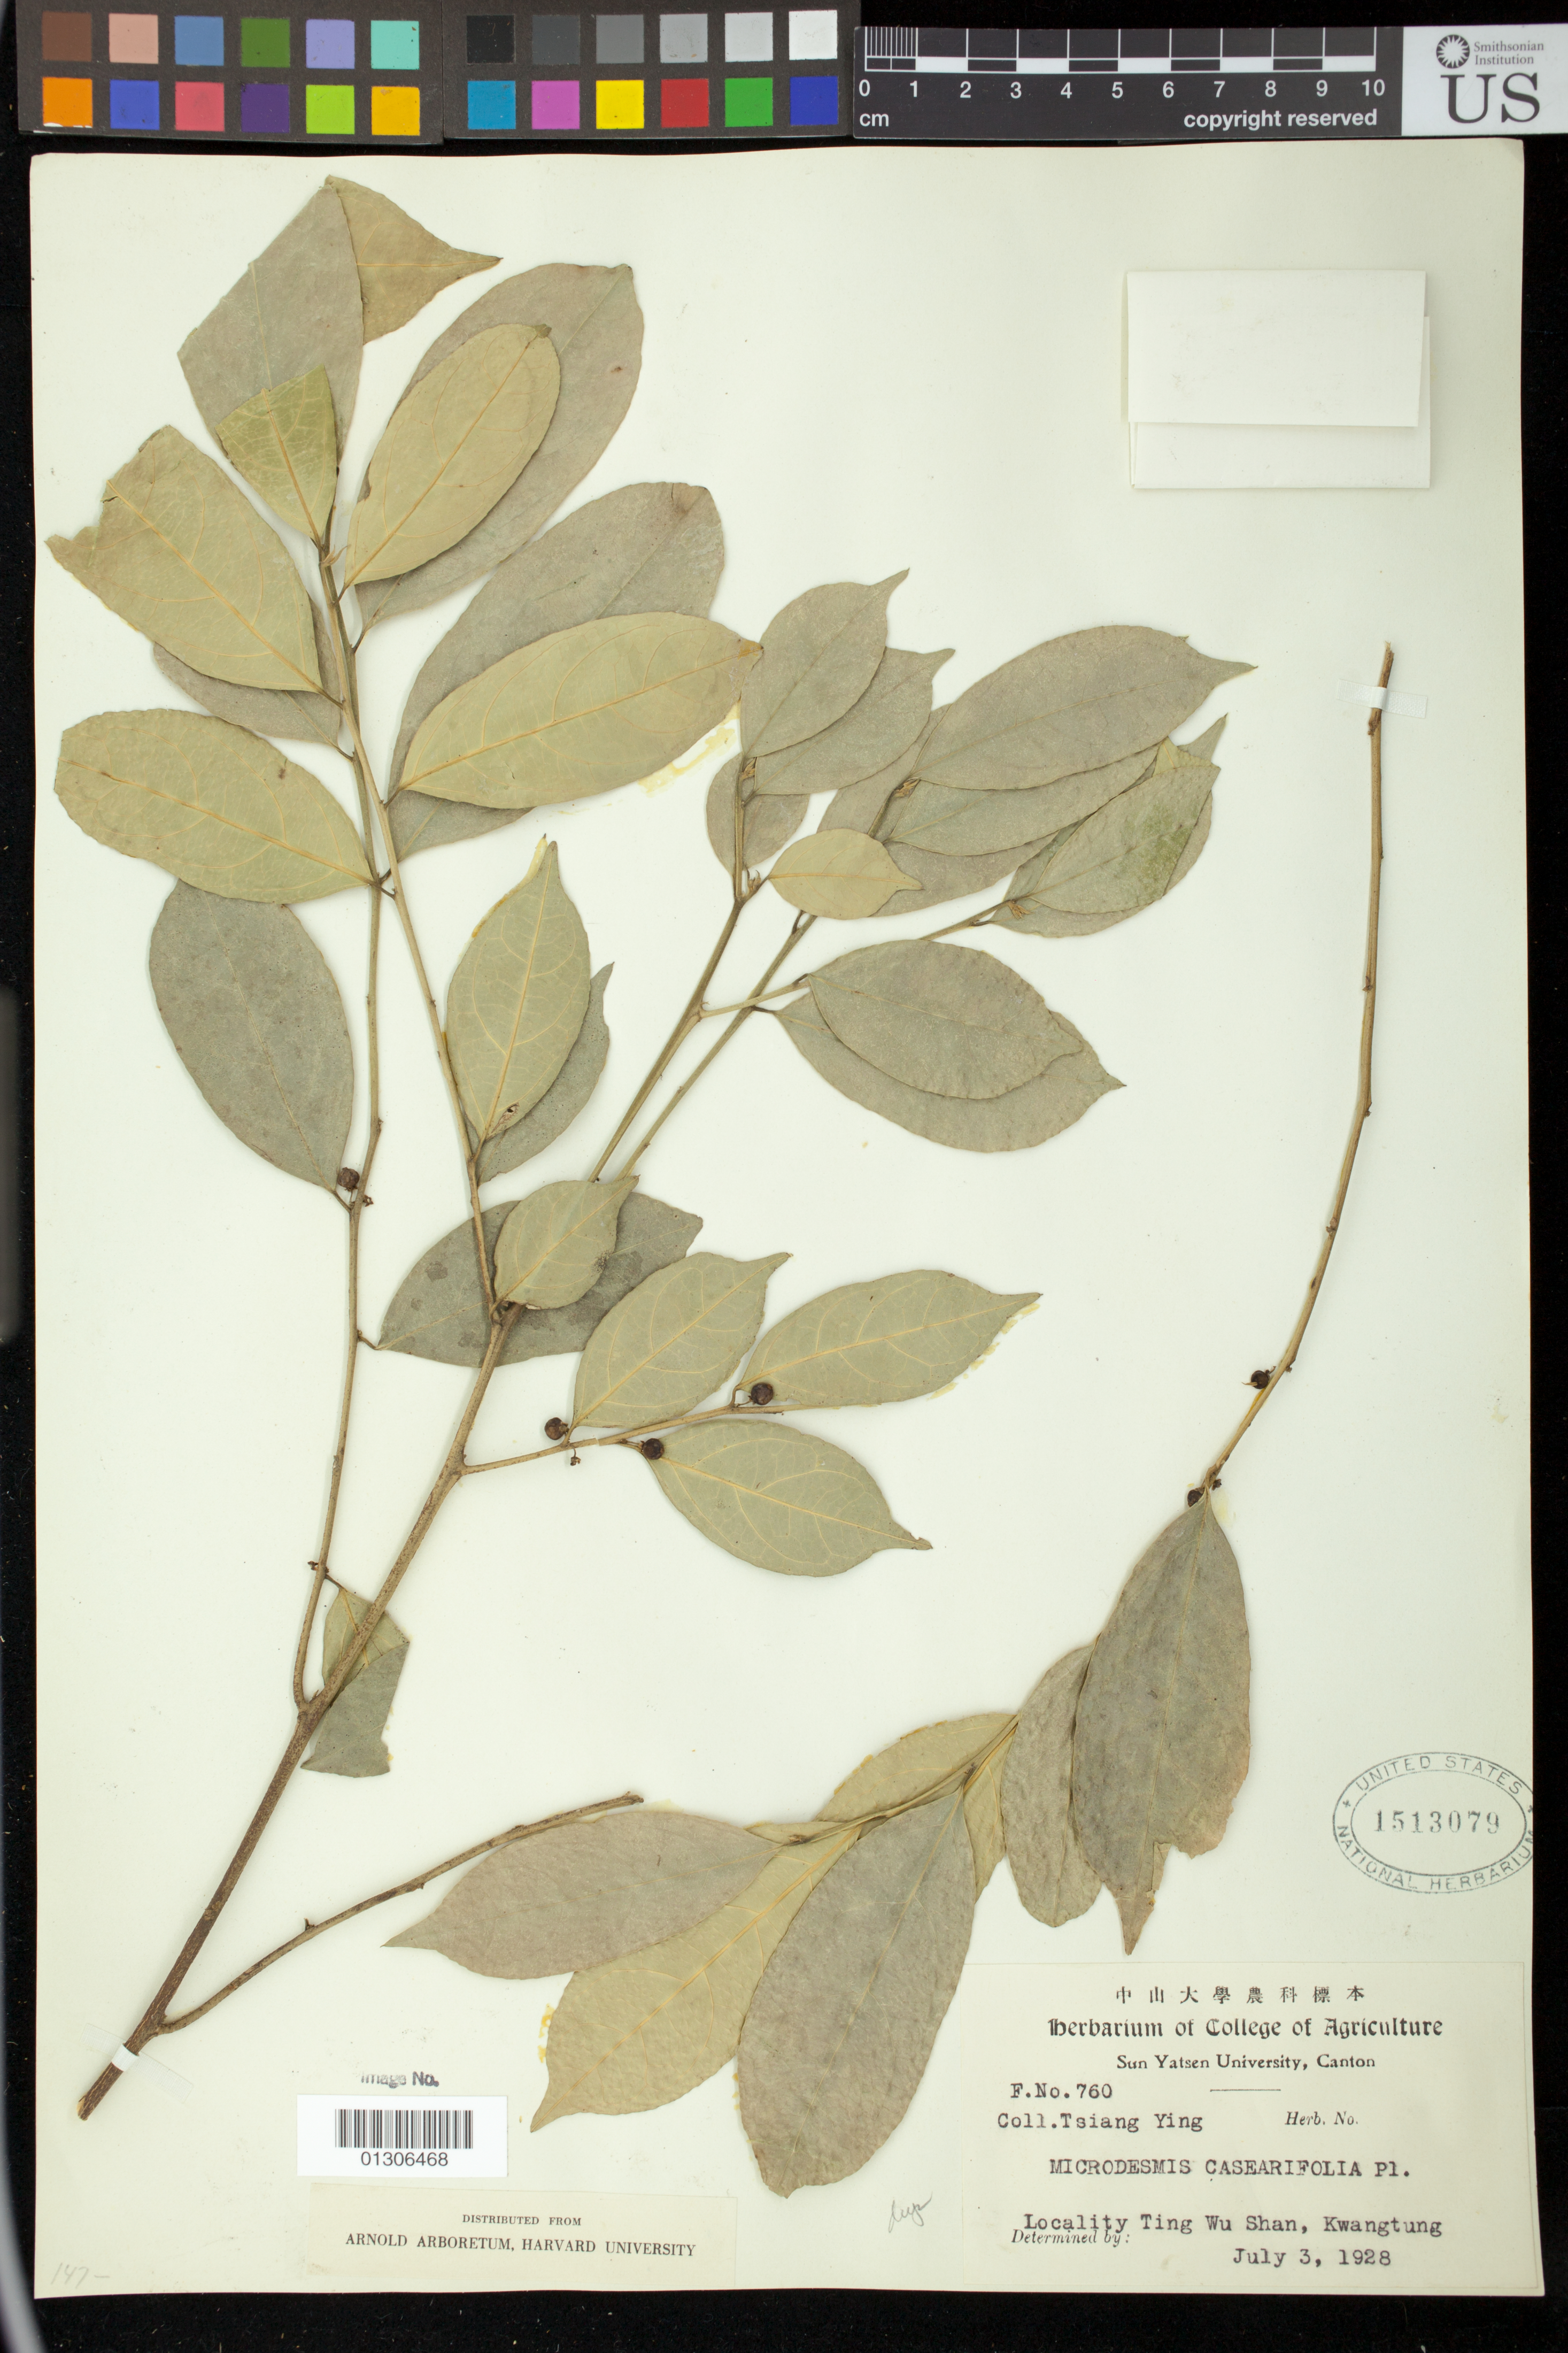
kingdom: Plantae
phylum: Tracheophyta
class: Magnoliopsida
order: Malpighiales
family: Pandaceae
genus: Microdesmis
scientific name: Microdesmis casearifolia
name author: Planch. & Hook.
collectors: T. Ying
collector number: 760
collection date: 1928-07-03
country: China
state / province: Guangdong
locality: Locality Ting Wu Shan, Kwangtung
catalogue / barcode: US 1513079